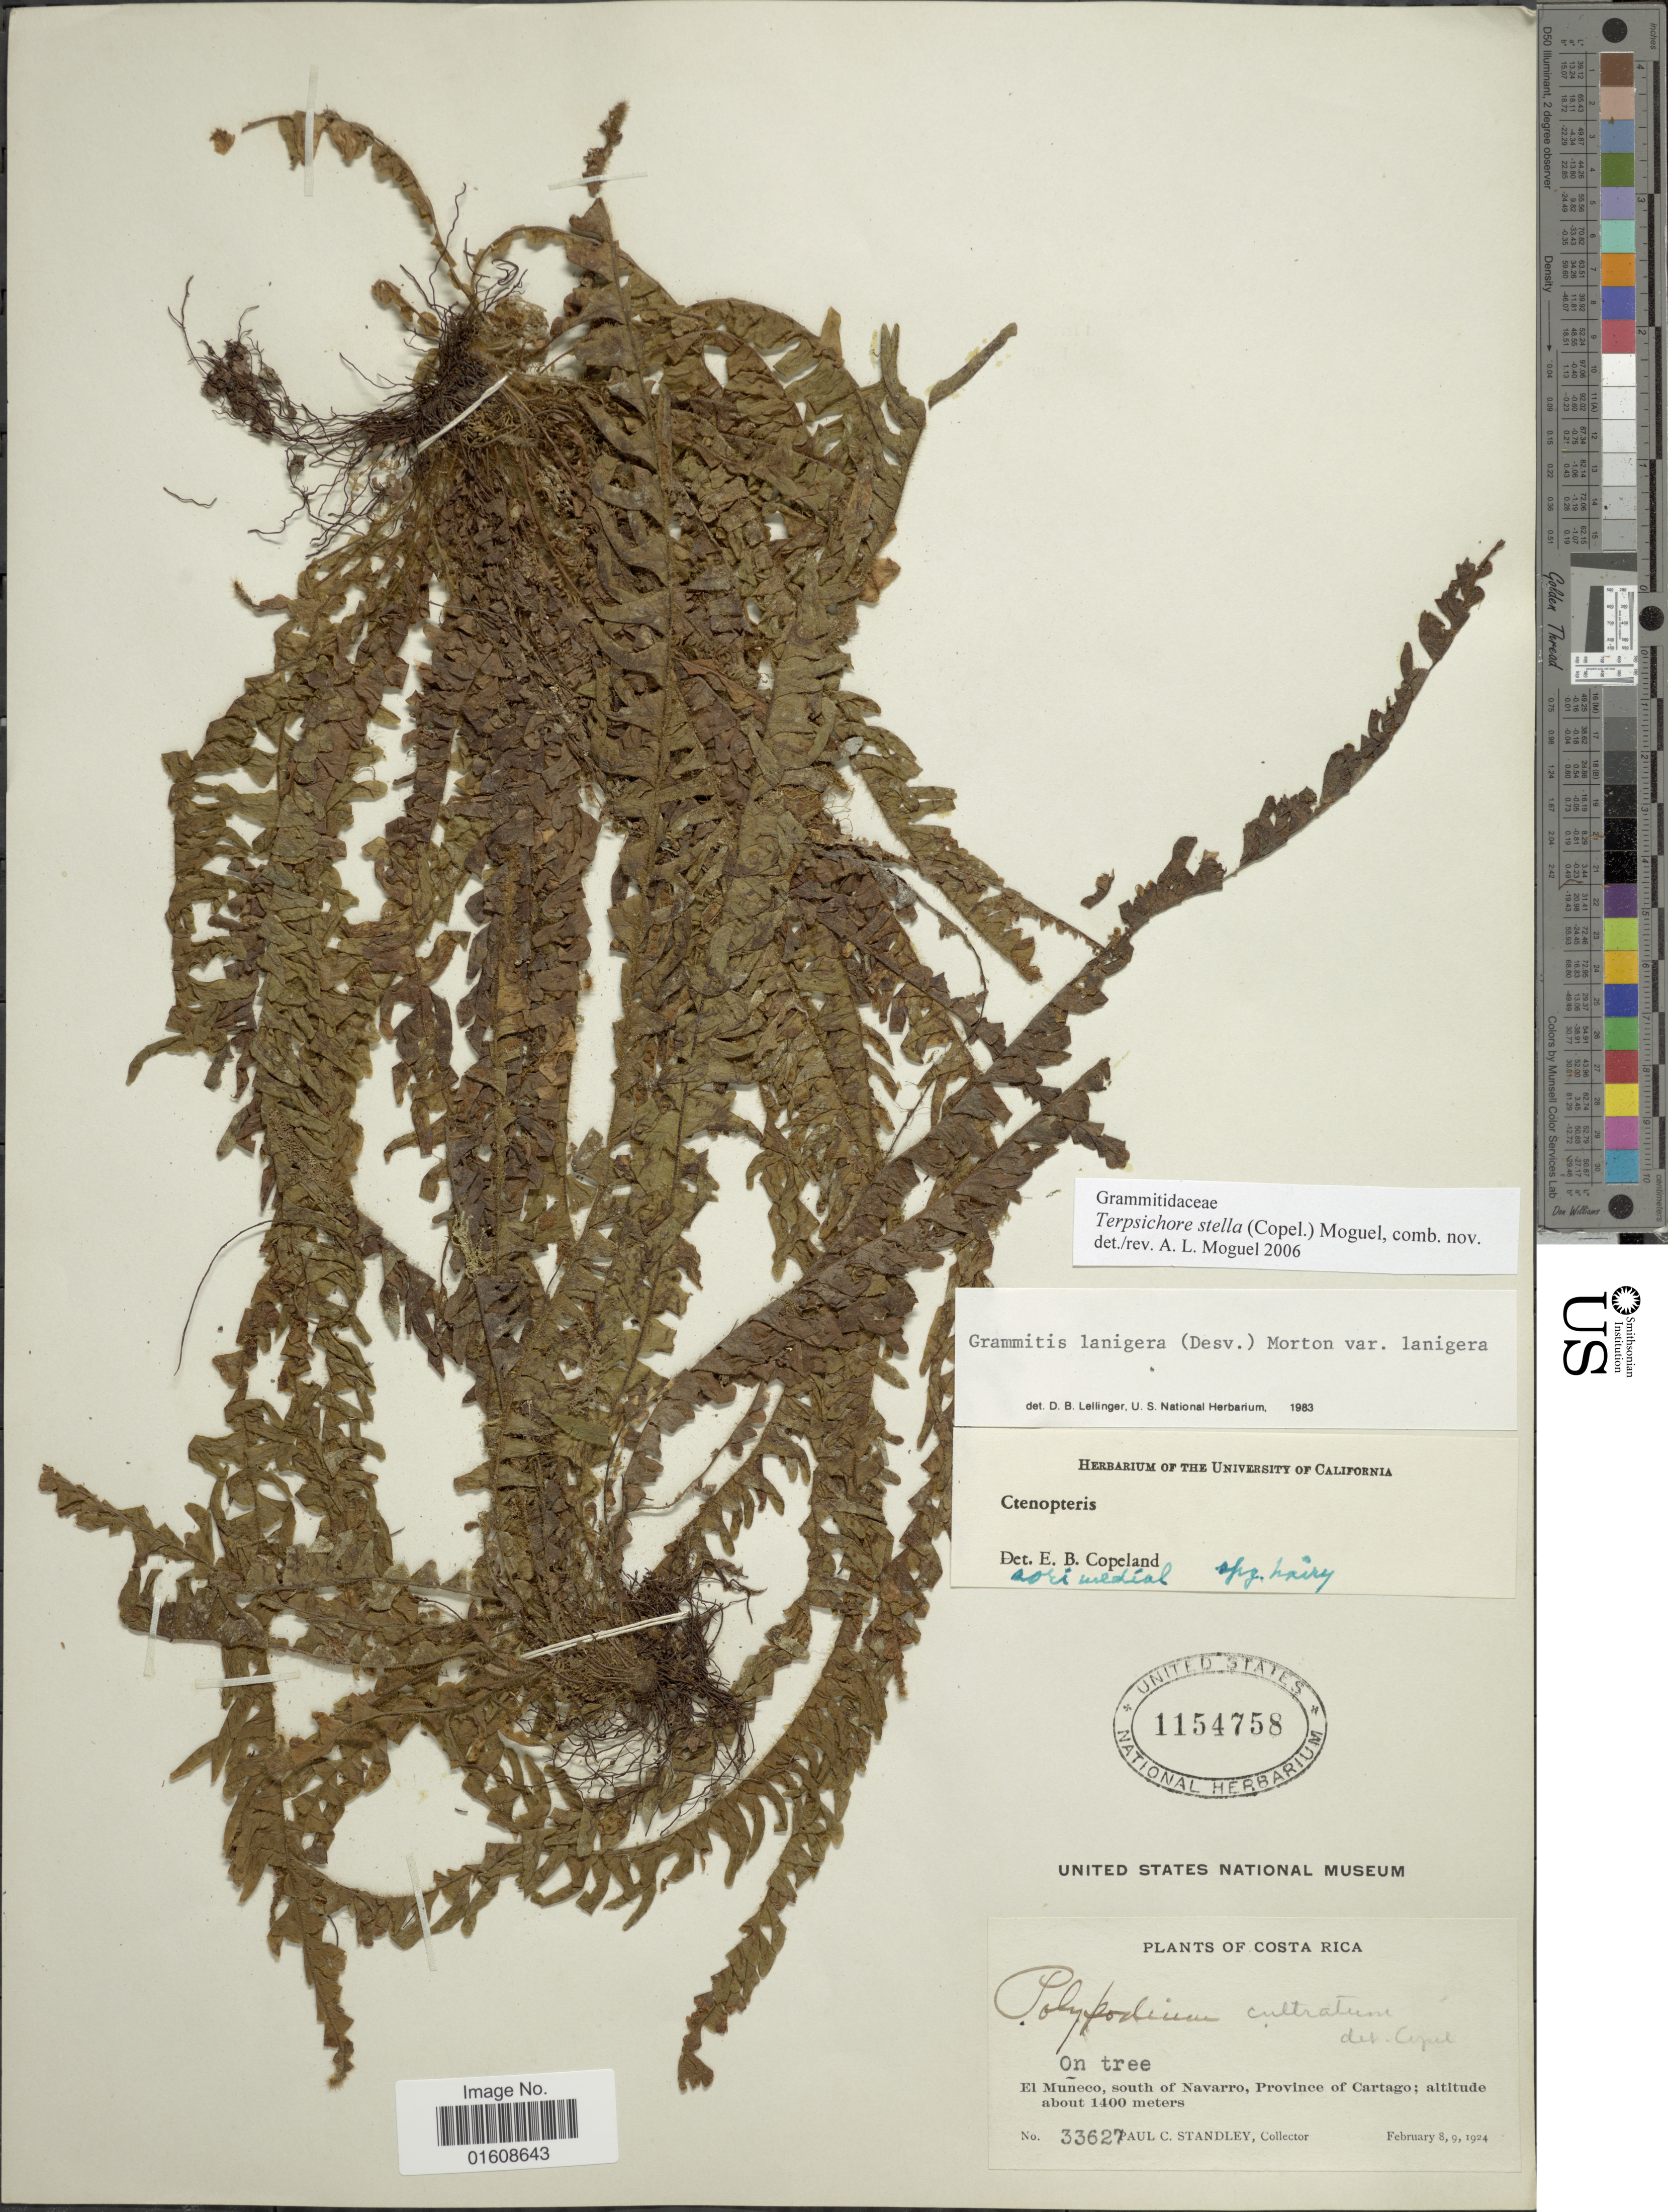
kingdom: Plantae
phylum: Tracheophyta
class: Polypodiopsida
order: Polypodiales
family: Polypodiaceae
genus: Alansmia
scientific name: Alansmia stella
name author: (Copel.) Moguel & M. Kessler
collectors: P. C. Standley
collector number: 33627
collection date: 1924-02-08/1924-02-09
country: Costa Rica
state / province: Cartago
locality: El Muñeco, south of Navarro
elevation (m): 1400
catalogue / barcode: US 1154758